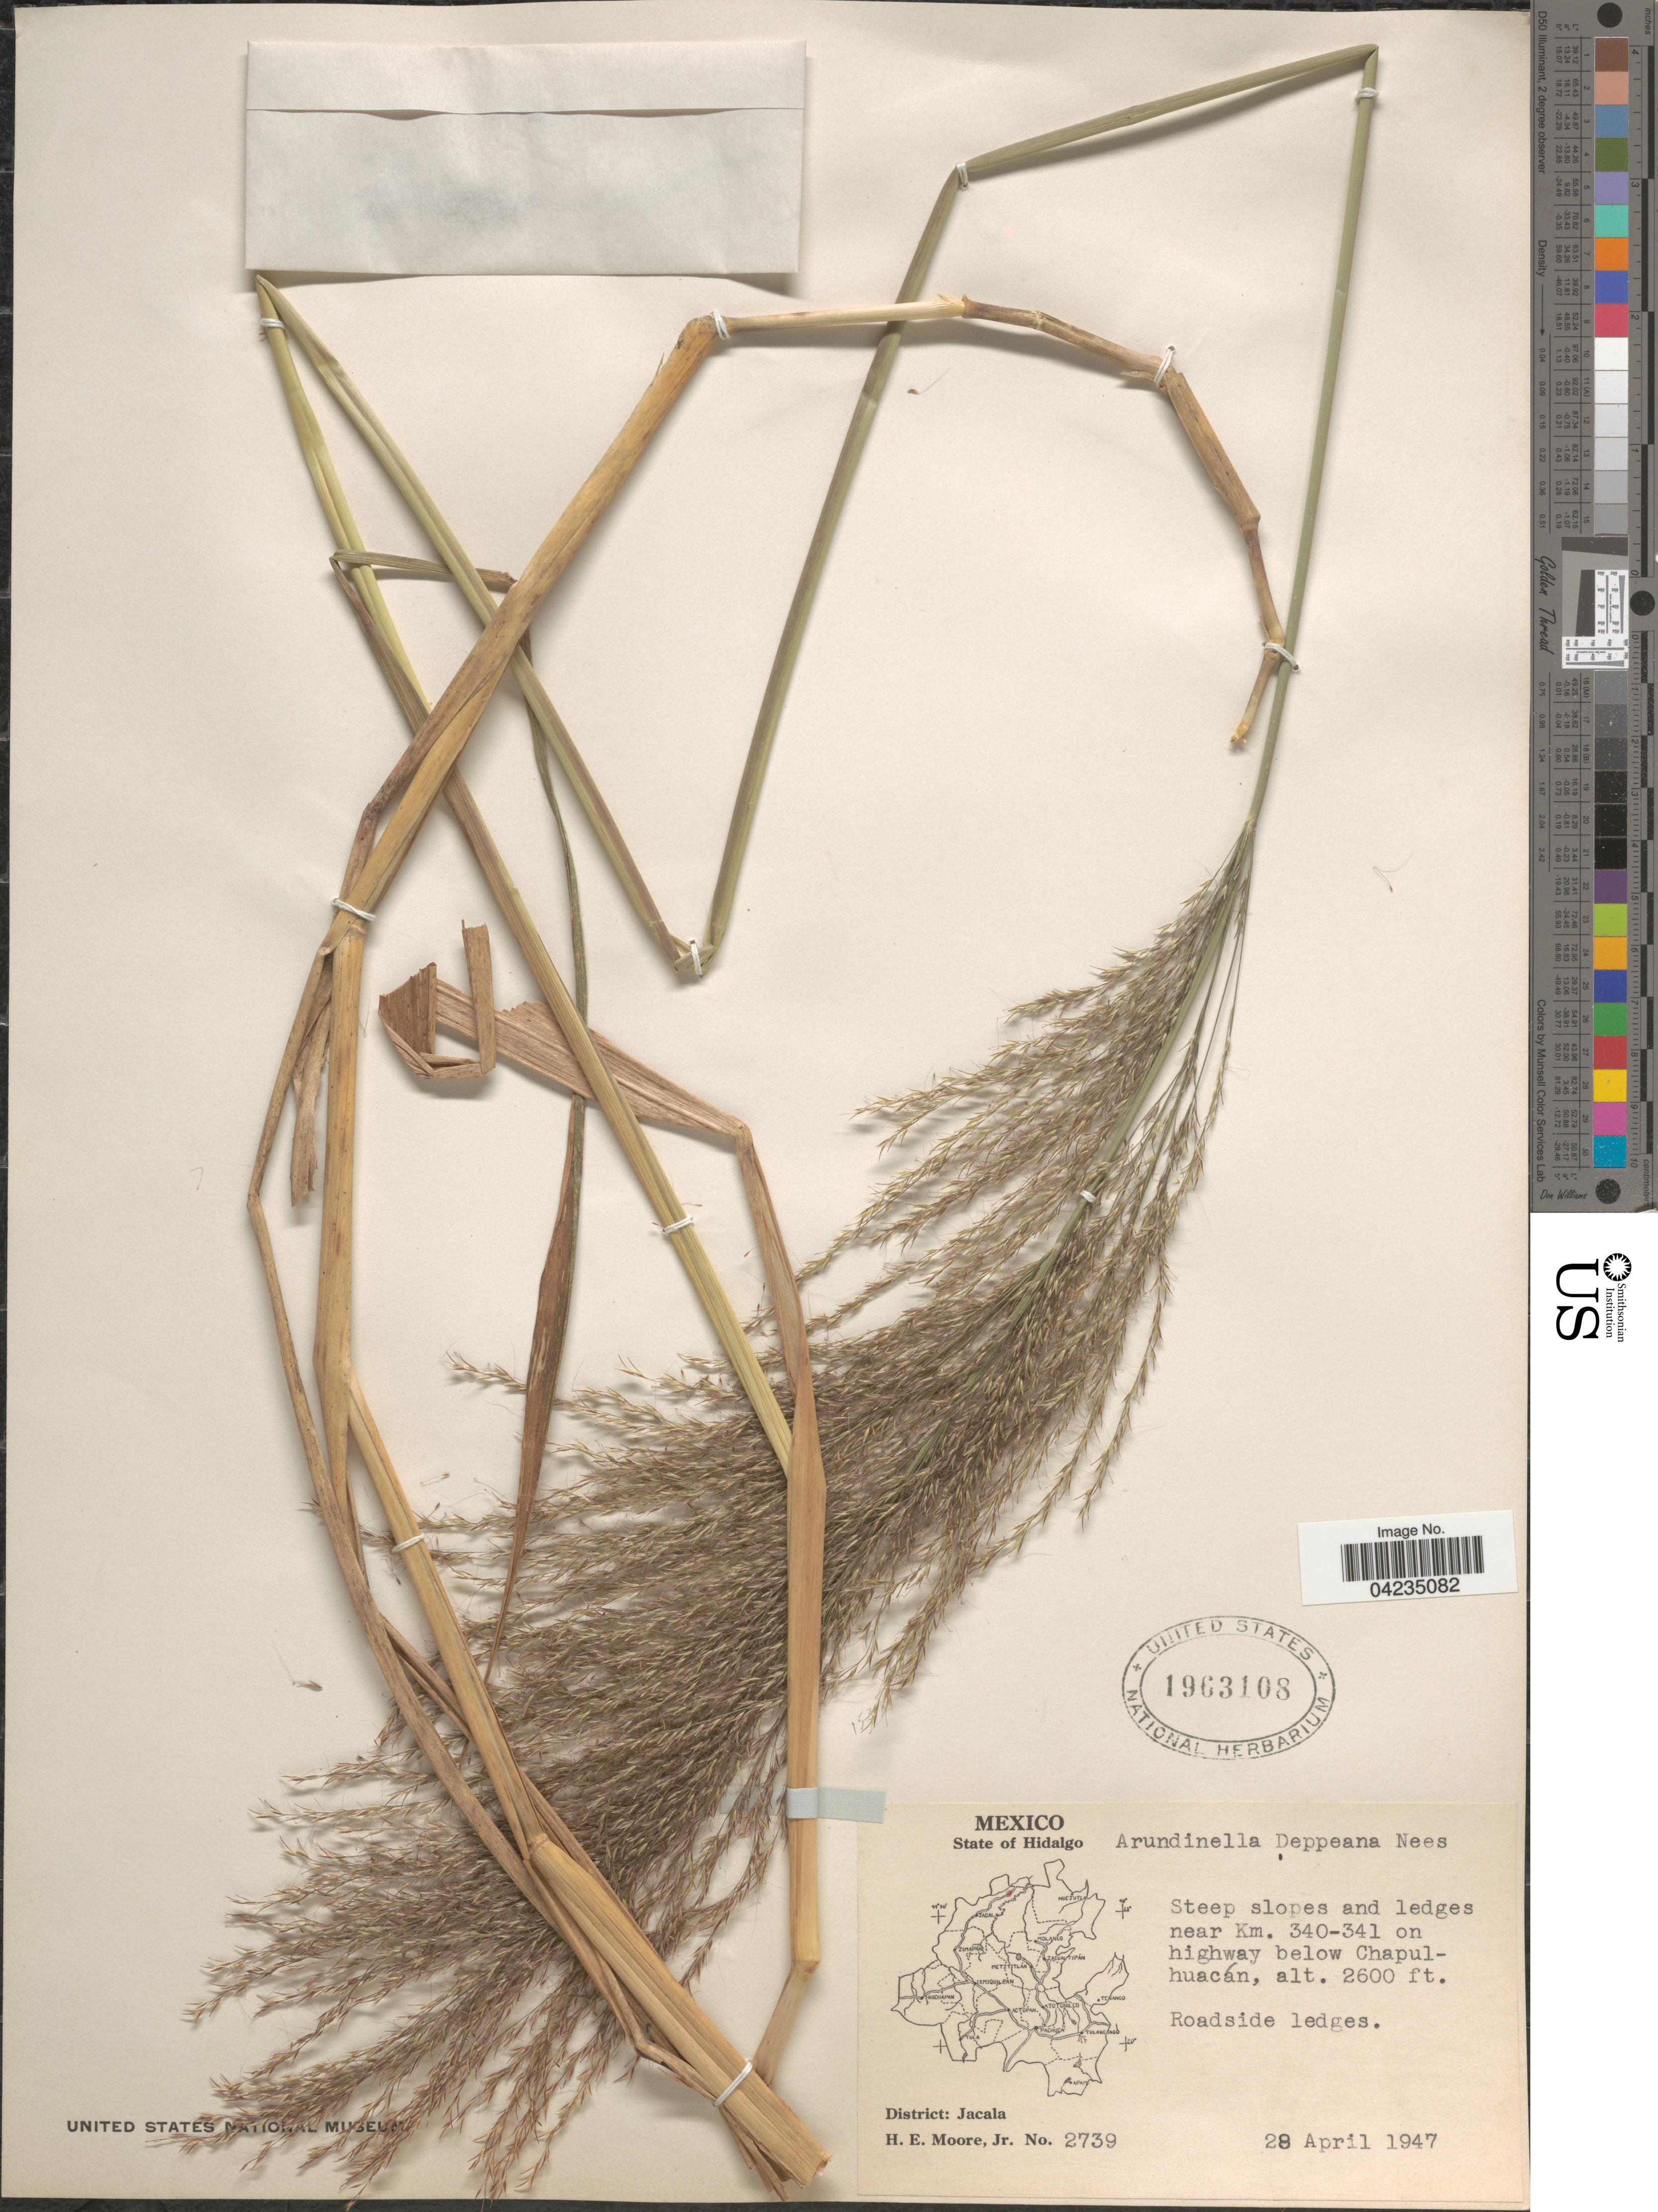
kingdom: Plantae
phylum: Tracheophyta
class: Liliopsida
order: Poales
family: Poaceae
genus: Arundinella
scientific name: Arundinella deppeana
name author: Nees ex Steud.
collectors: H. Moore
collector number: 2739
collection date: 1947-04-28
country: Mexico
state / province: Hidalgo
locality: Steep slopes and ledges near Km. 340-341 on highway below Chapulhuacán. District: Jacala.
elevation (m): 792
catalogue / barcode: US 1963108